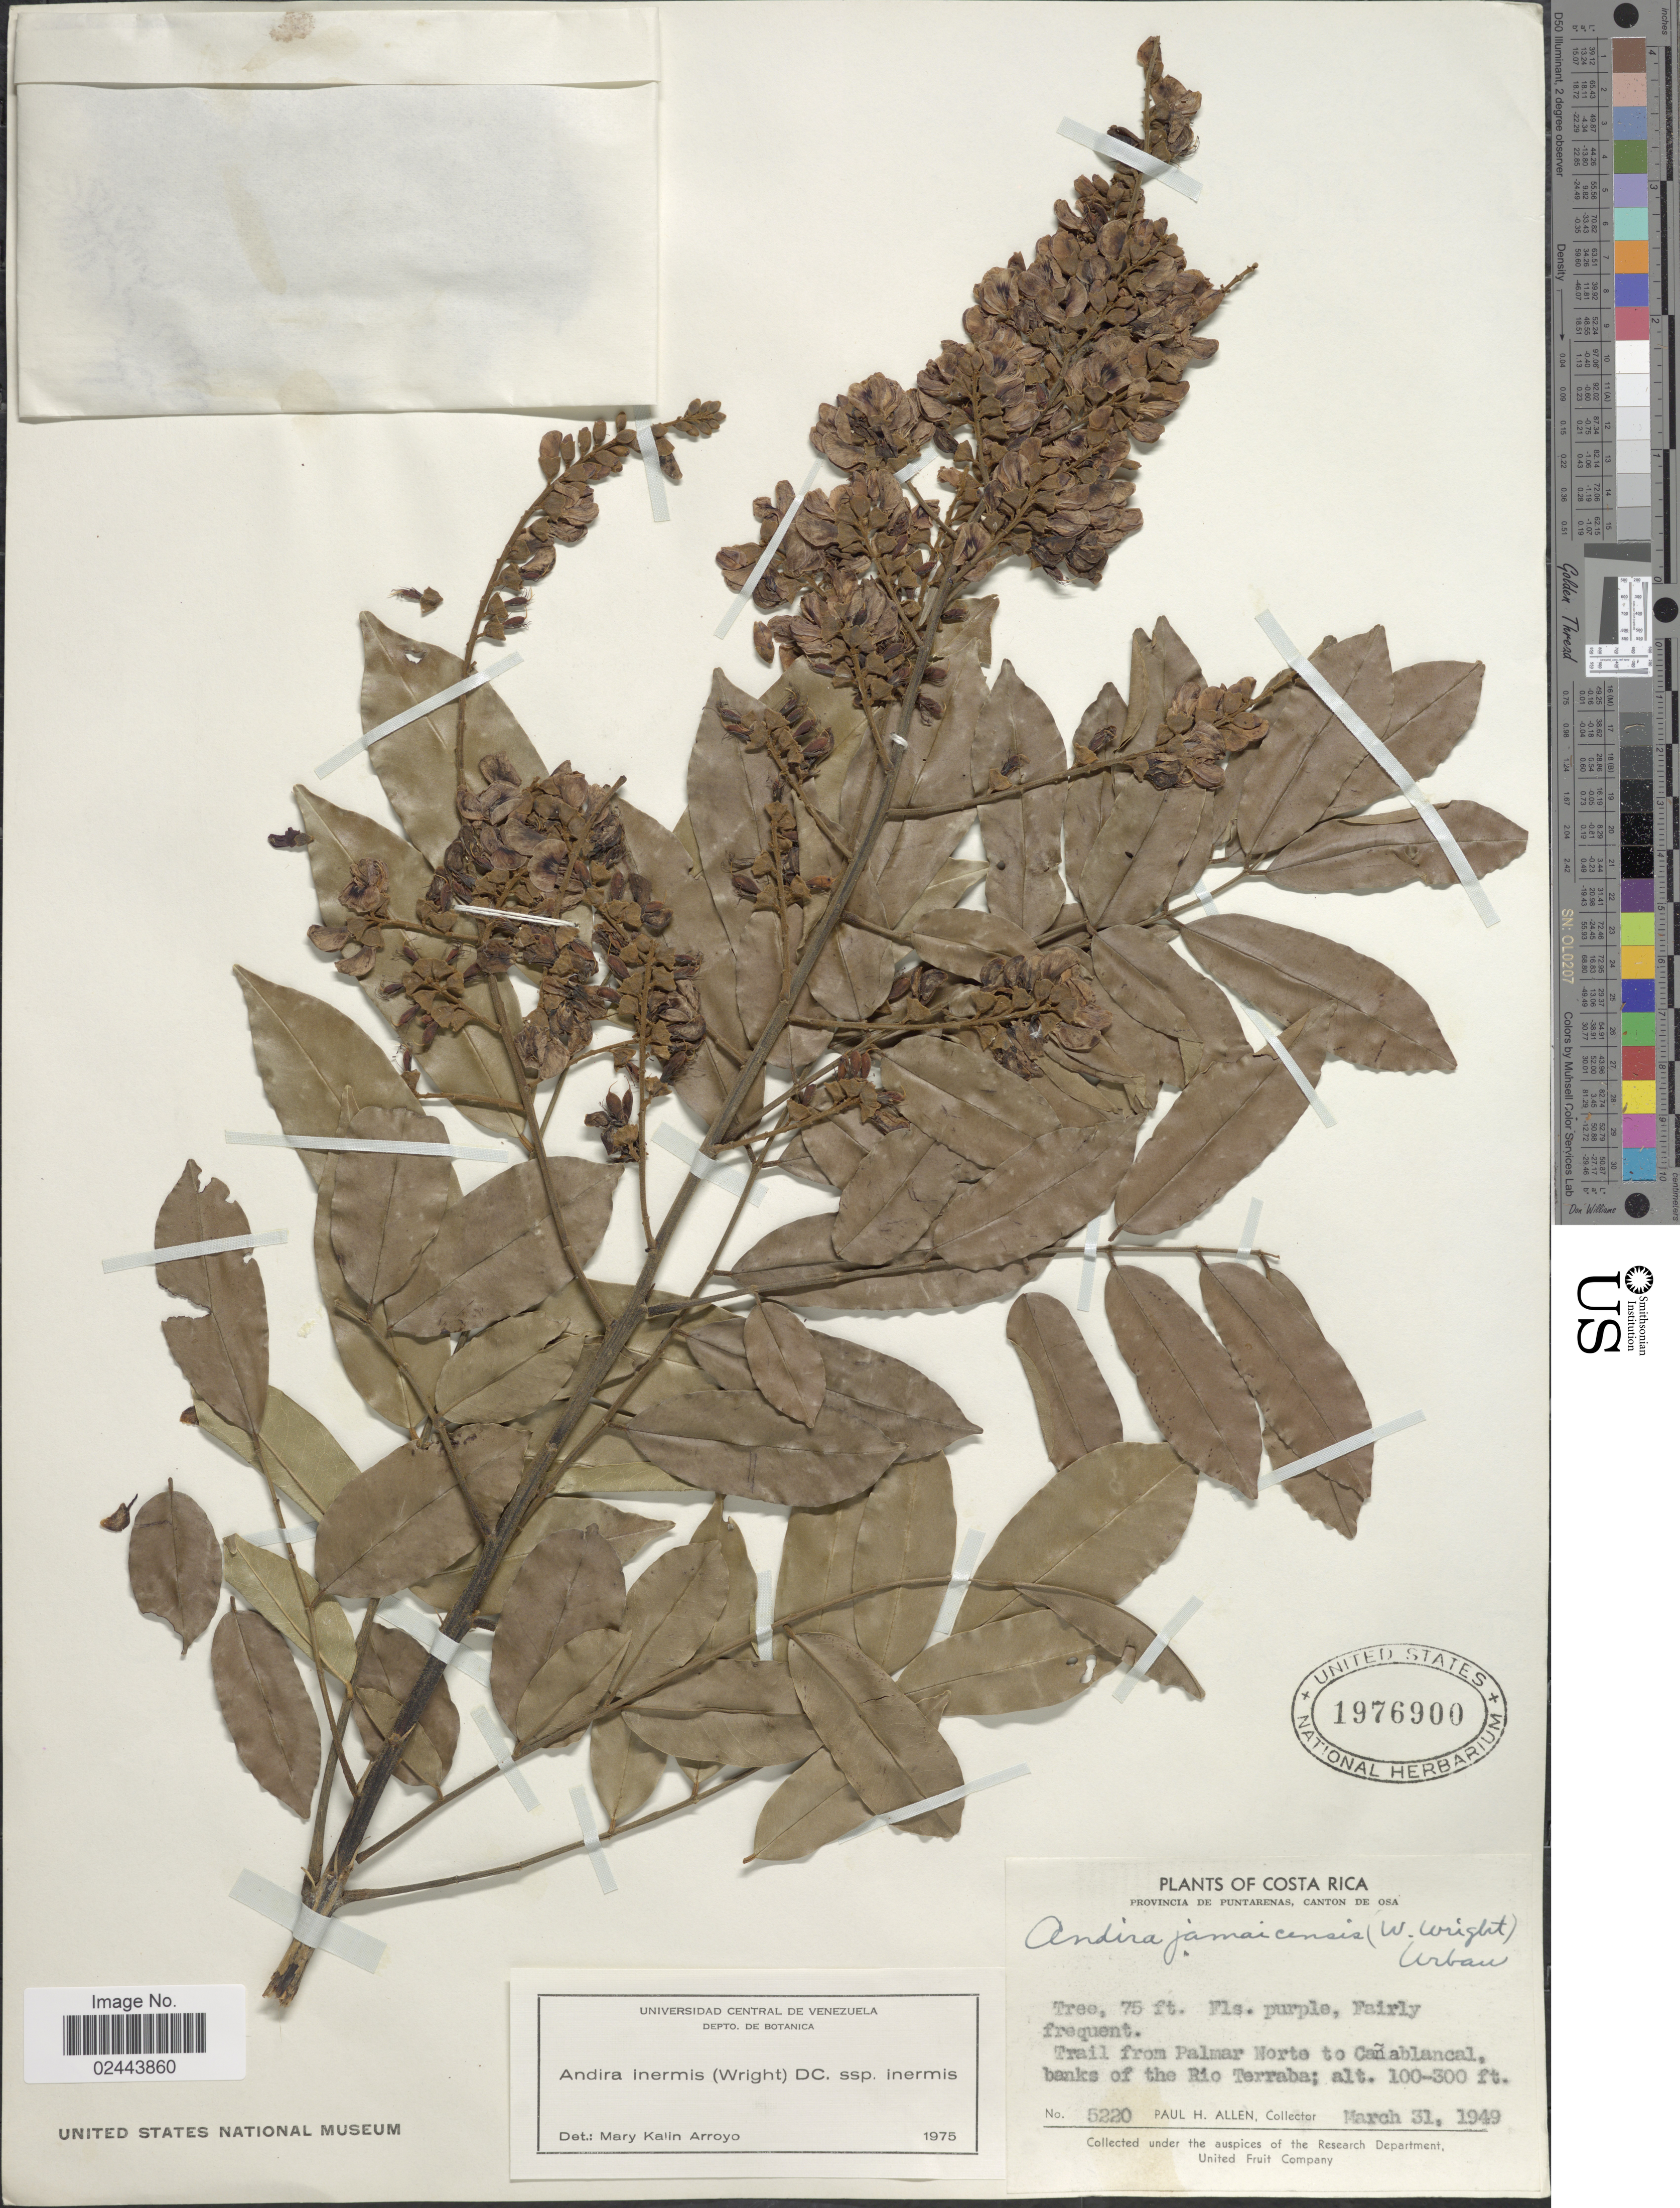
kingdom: Plantae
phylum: Tracheophyta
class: Magnoliopsida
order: Fabales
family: Fabaceae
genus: Andira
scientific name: Andira inermis subsp. inermis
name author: (W. Wright) Kunth ex DC.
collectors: P. H. Allen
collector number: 5220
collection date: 1949-03-31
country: Costa Rica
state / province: Puntarenas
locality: Canton de Osa, trail from Palmar Norte de Canablancal, banks of the Rio Terraba.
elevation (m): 30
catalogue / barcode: US 1976900